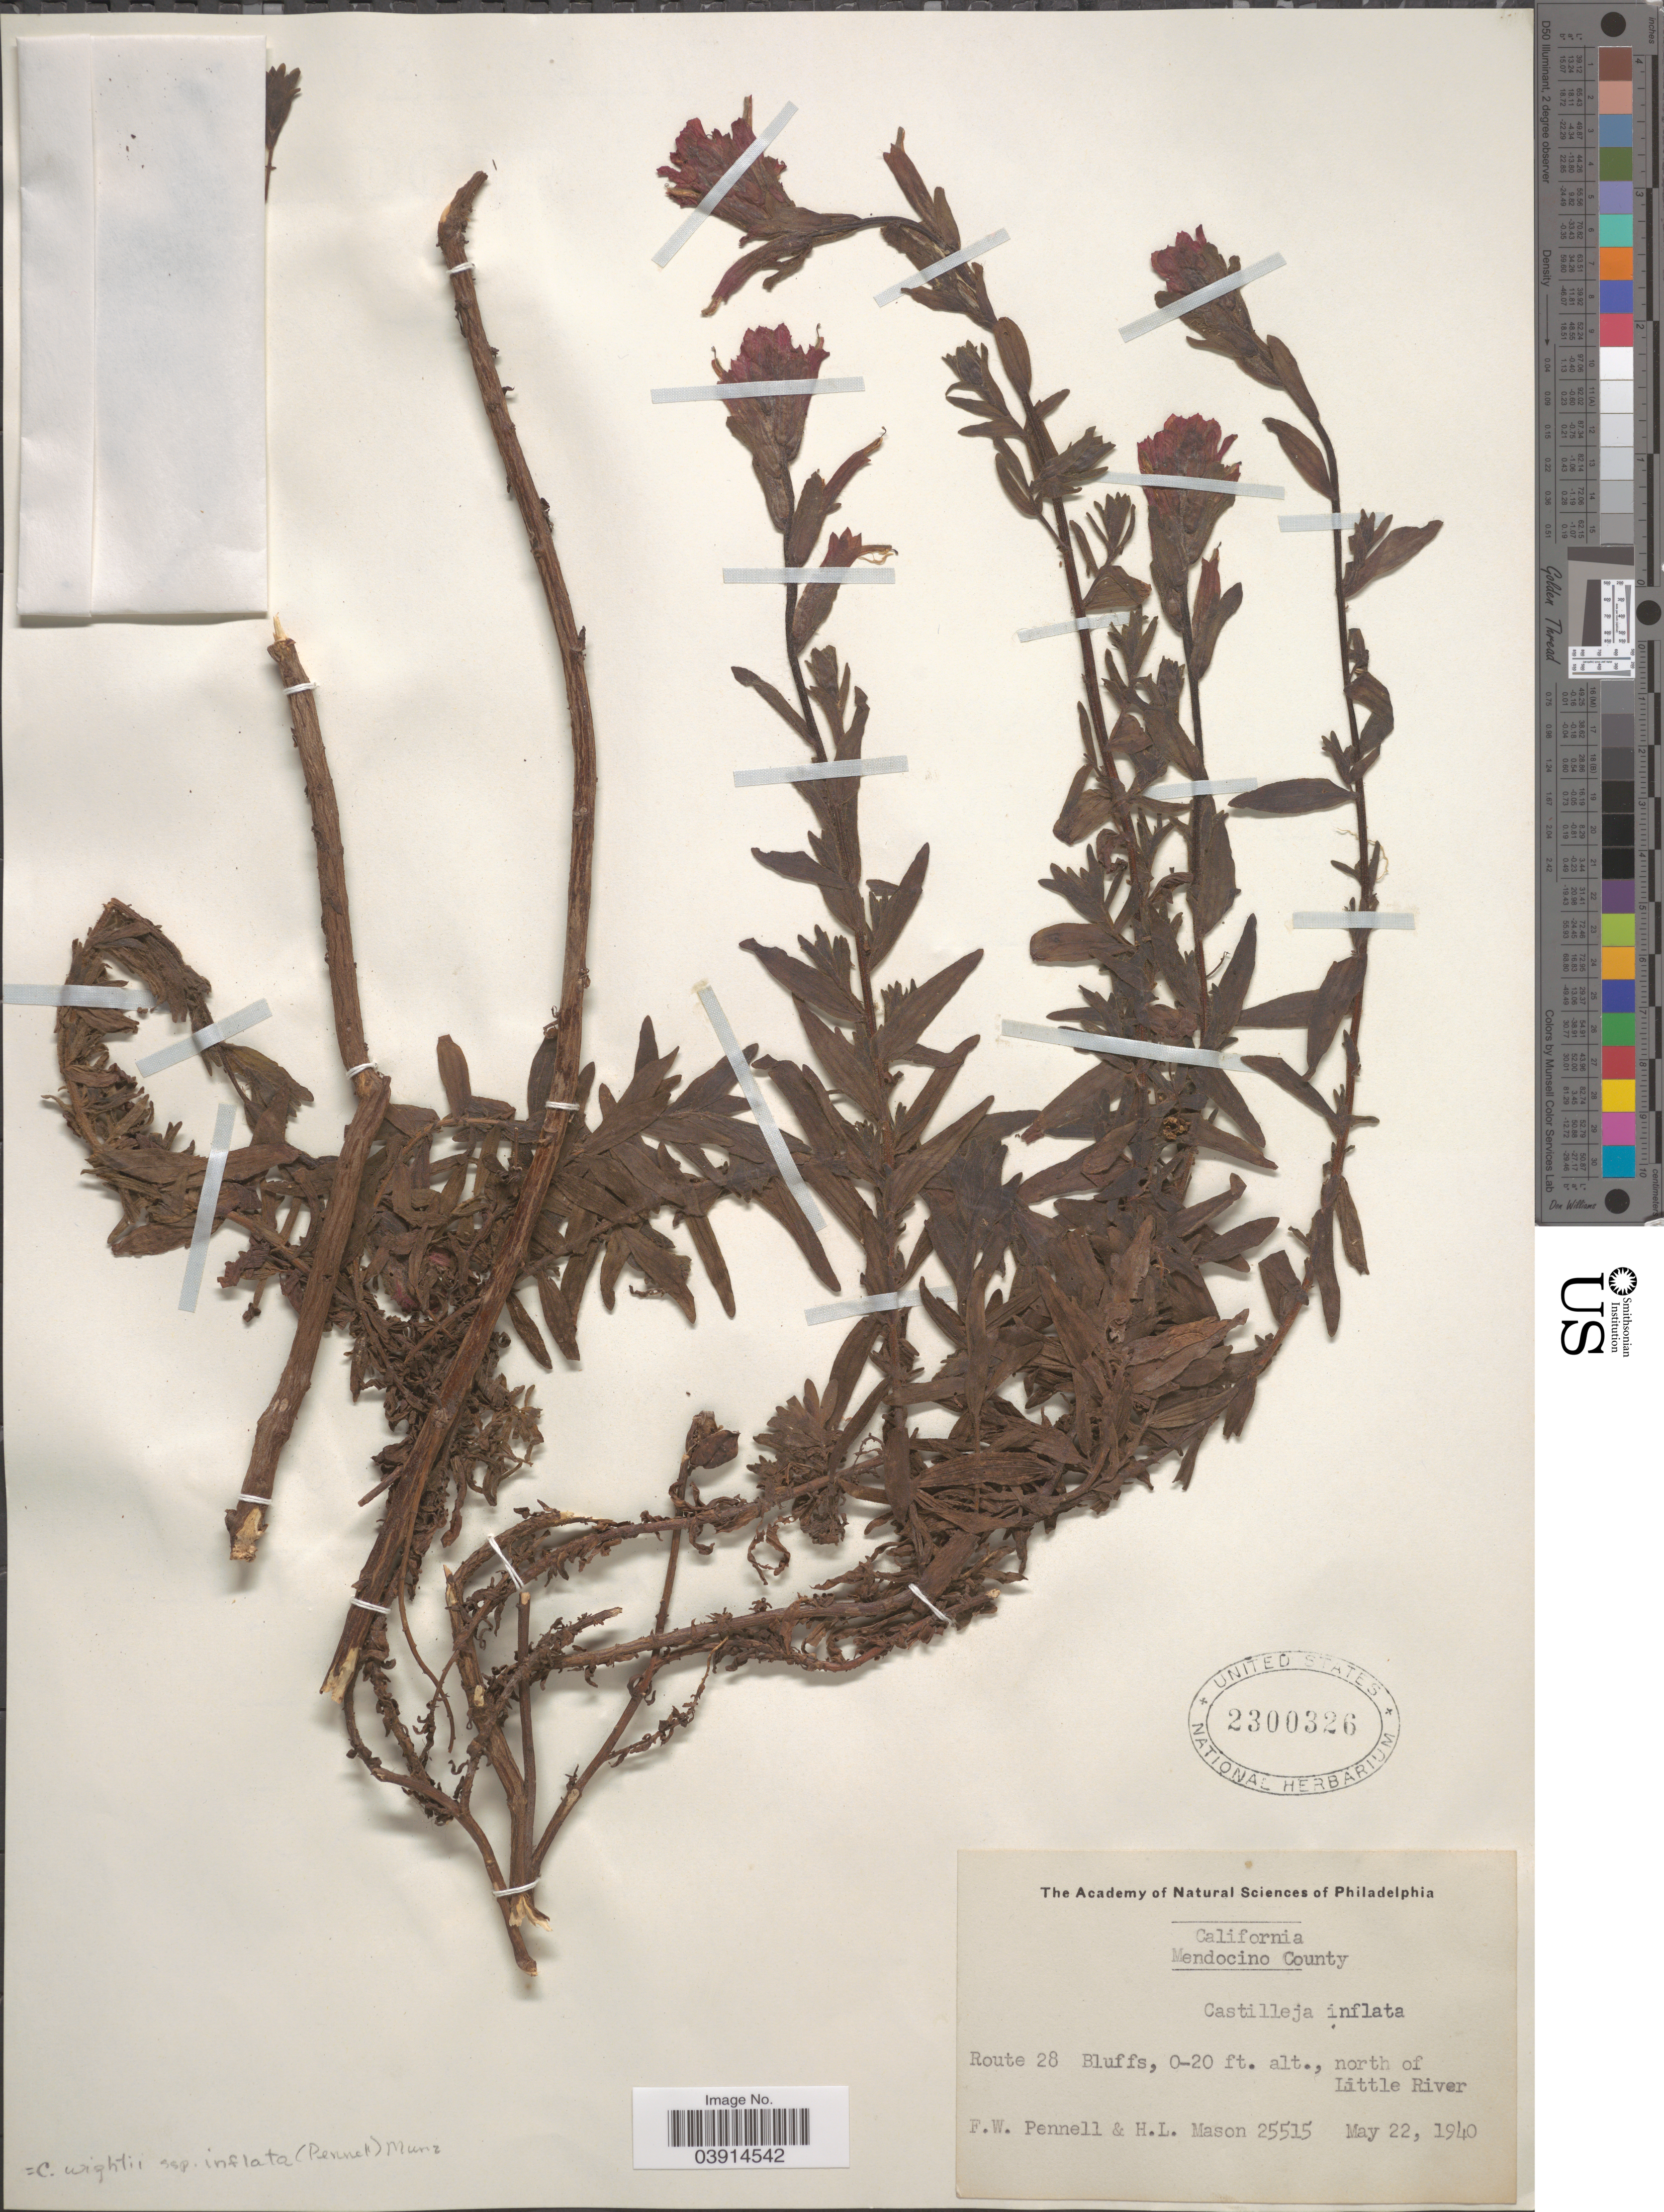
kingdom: Plantae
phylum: Tracheophyta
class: Magnoliopsida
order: Lamiales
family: Orobanchaceae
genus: Castilleja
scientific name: Castilleja wightii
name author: Elmer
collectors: F. W. Pennell & H. L. Mason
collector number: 25515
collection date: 1940-05-22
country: United States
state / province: California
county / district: Mendocino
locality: Mendocino County. Route 28. North of Little River.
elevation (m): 0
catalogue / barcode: US 2300326